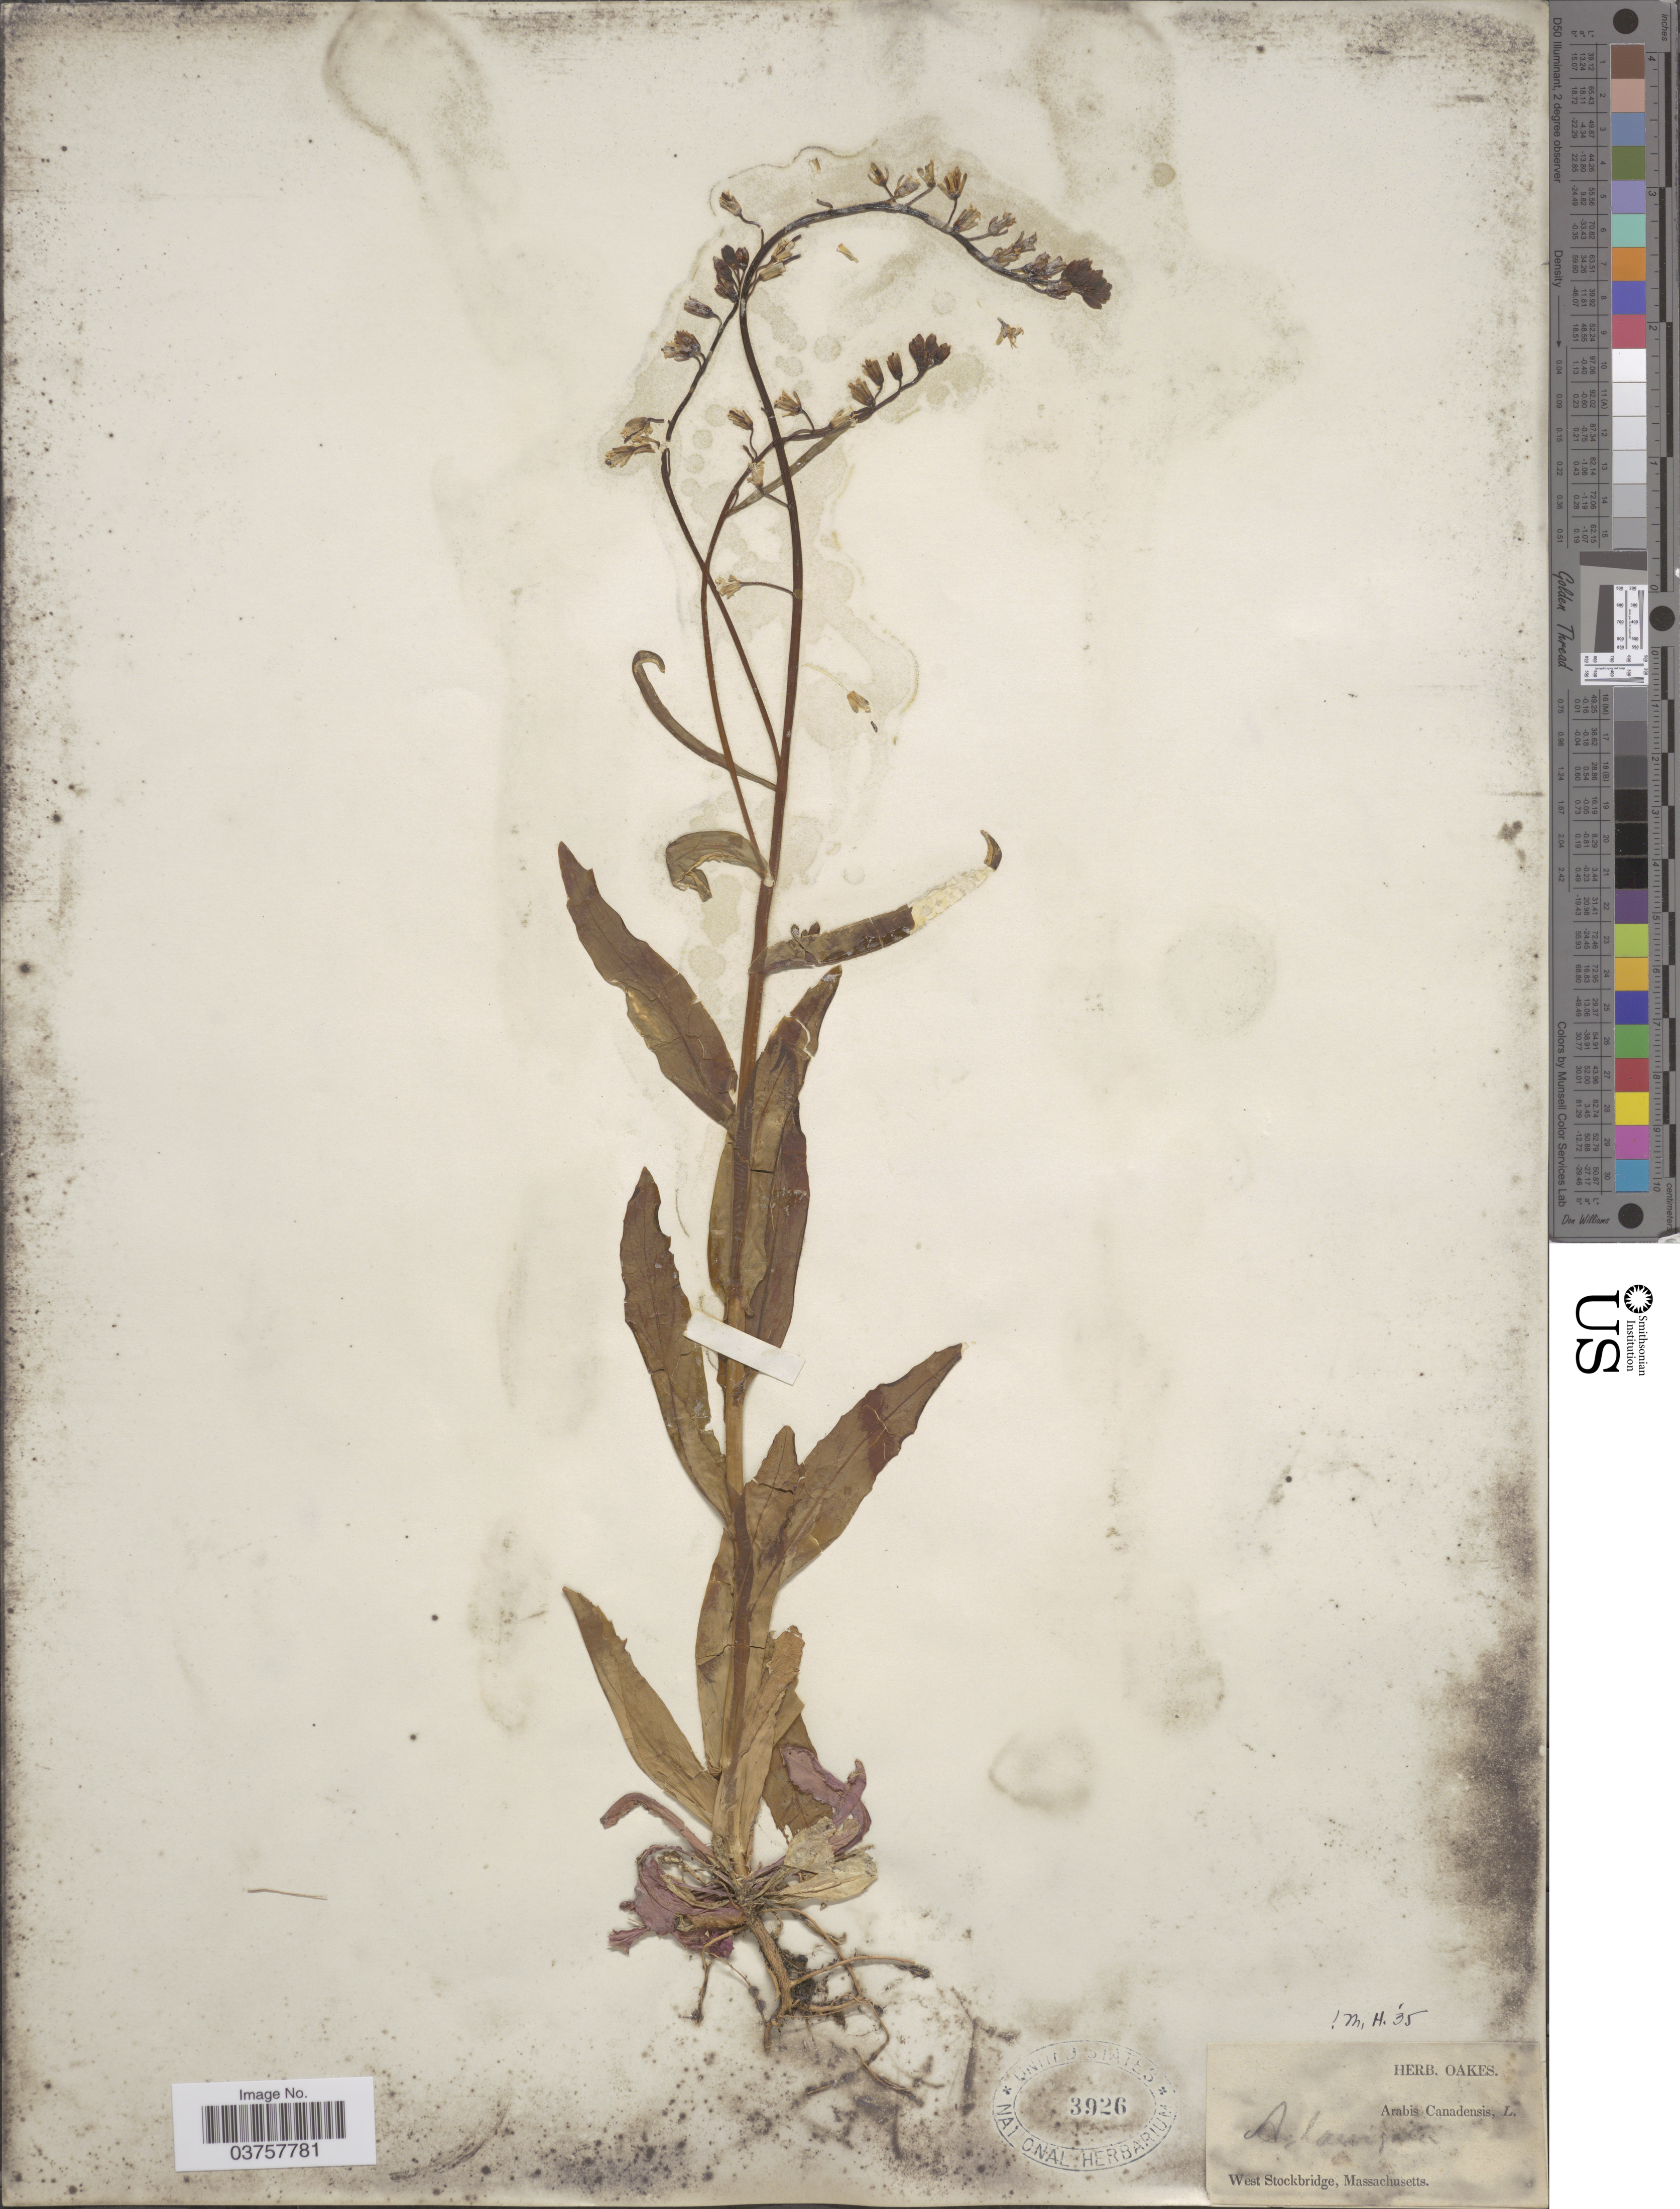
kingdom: Plantae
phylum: Tracheophyta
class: Magnoliopsida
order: Brassicales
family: Brassicaceae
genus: Arabis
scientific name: Arabis laevigata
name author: (Muhl. ex Willd.) Poir.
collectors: ex herb. Oakes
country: United States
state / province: Massachusetts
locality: West Stockbridge.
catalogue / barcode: US 3926